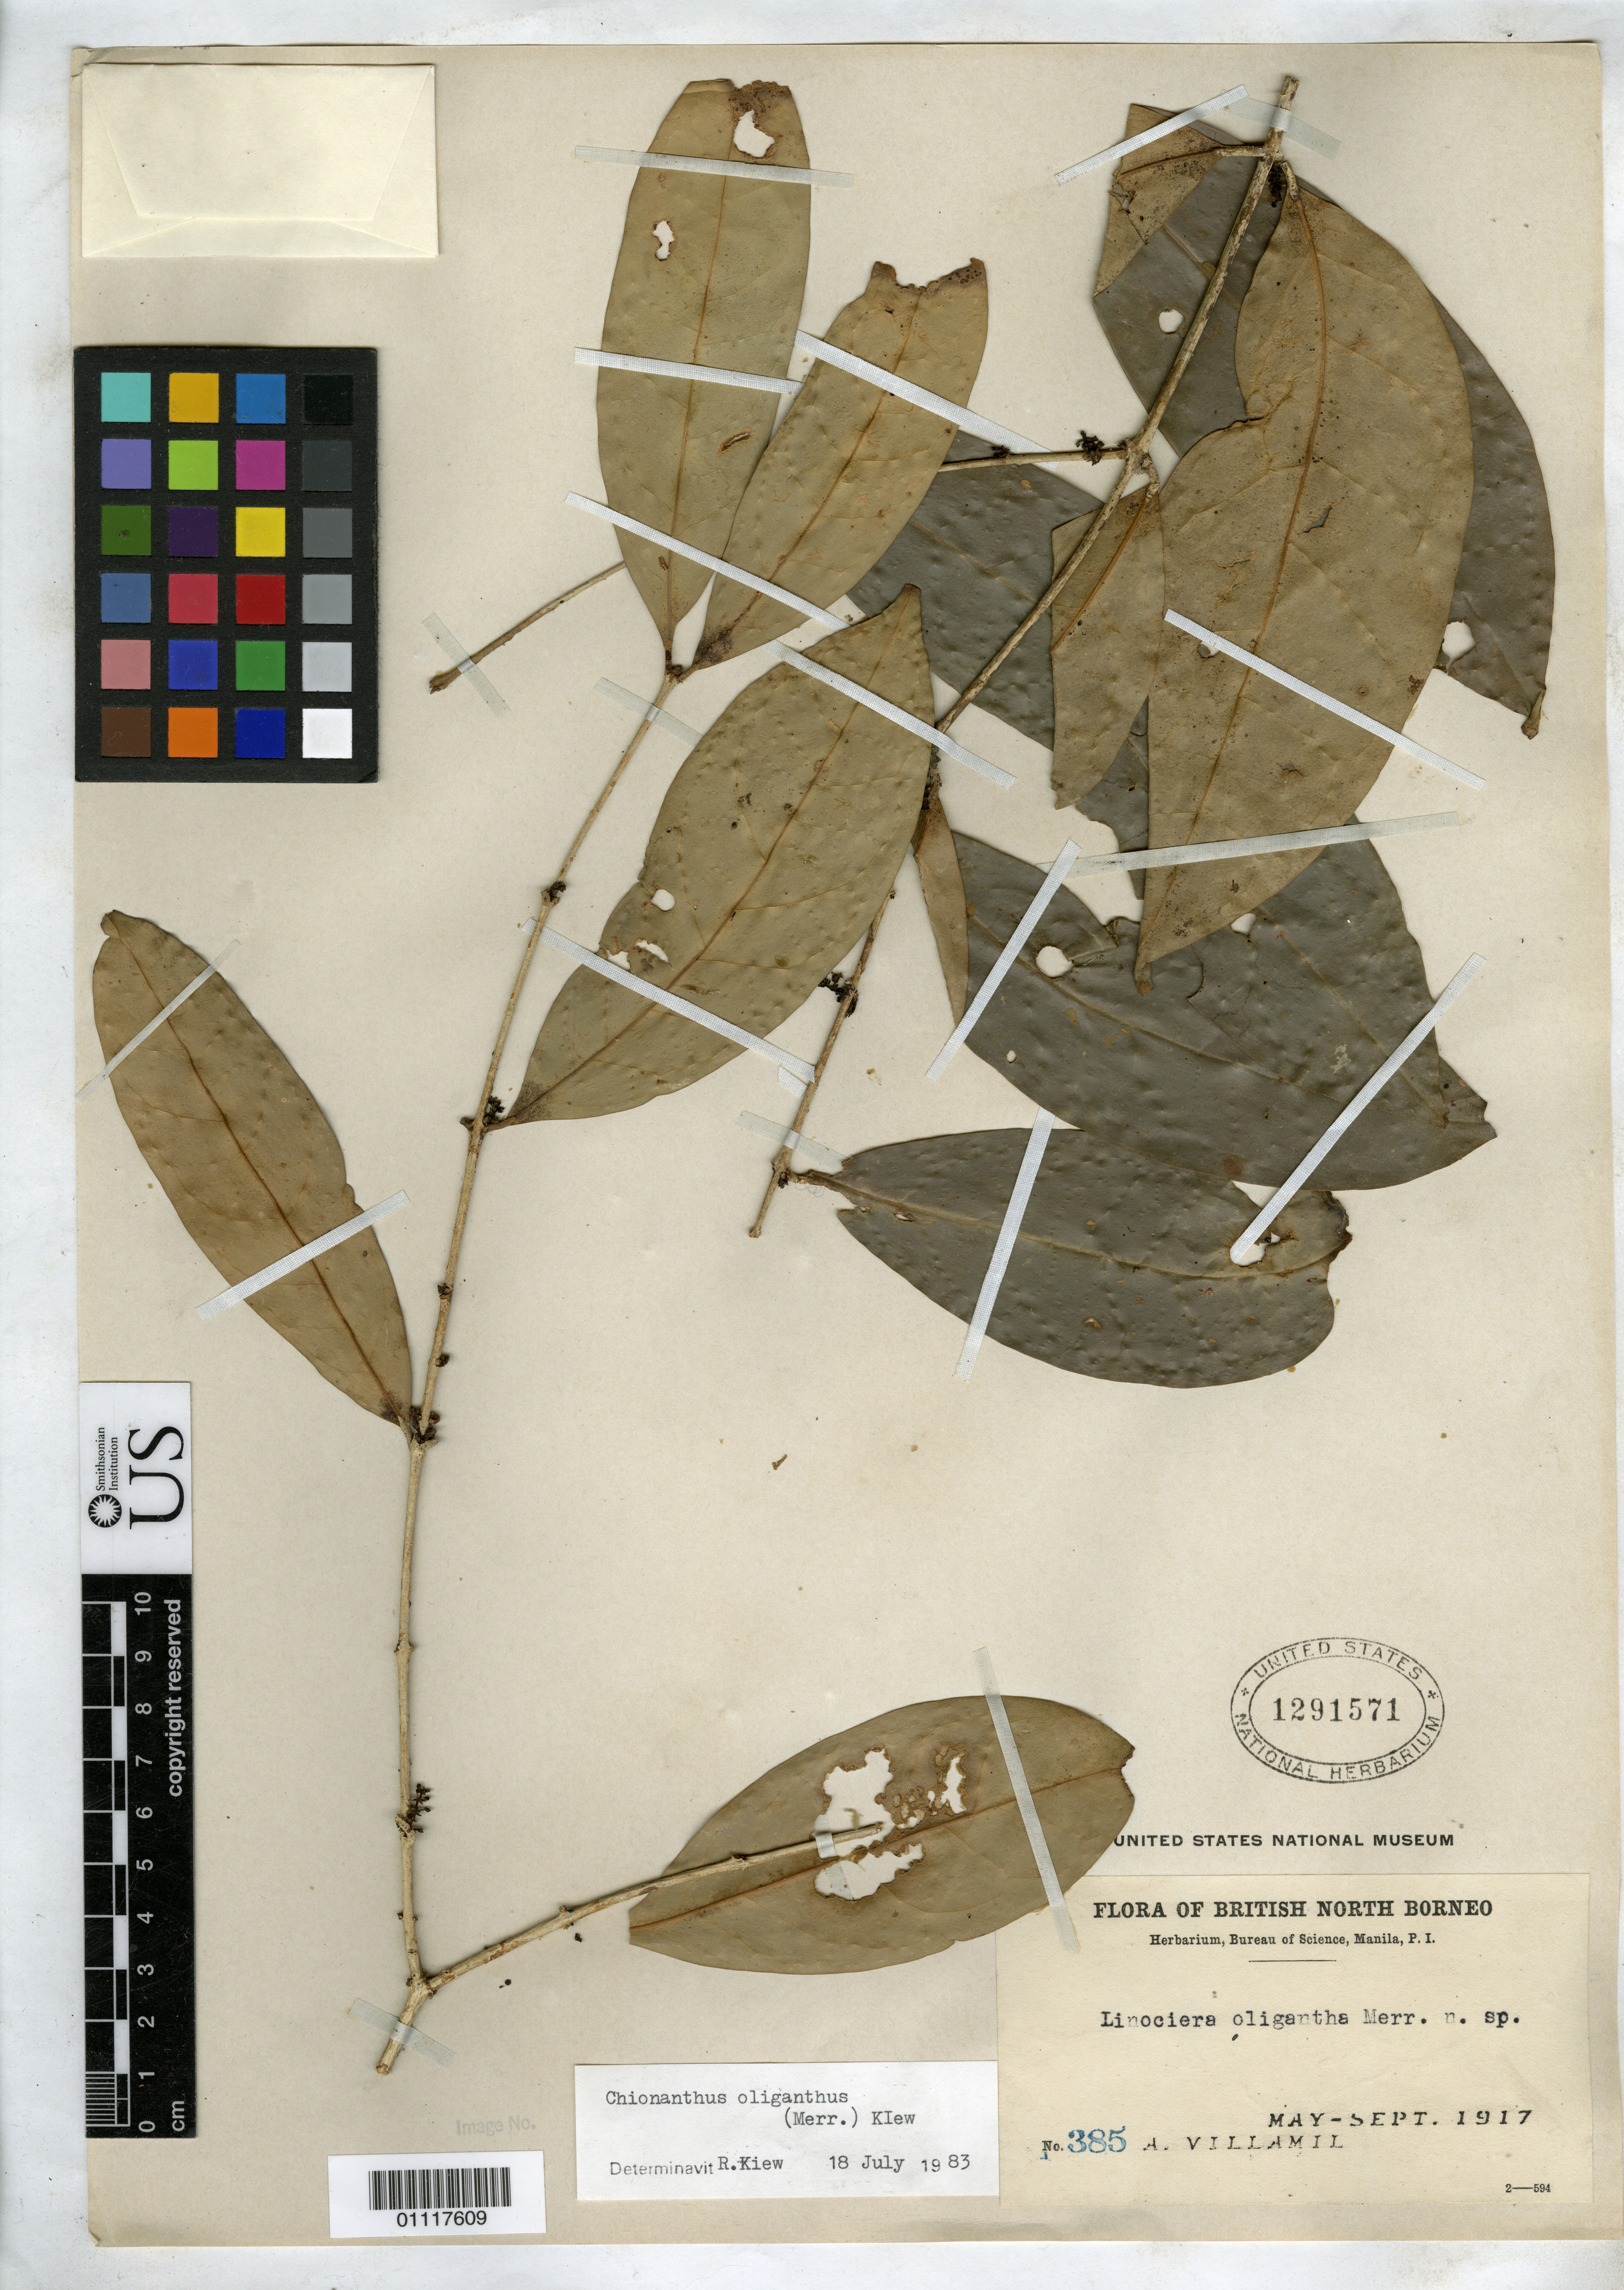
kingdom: Plantae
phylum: Tracheophyta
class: Magnoliopsida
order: Lamiales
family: Oleaceae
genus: Linociera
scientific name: Linociera oligantha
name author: Merr.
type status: Isotype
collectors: A. Villamil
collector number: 385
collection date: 1917-05/1917-09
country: Malaysia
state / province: Sabah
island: Borneo Island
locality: British North Borneo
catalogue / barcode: US 1291571